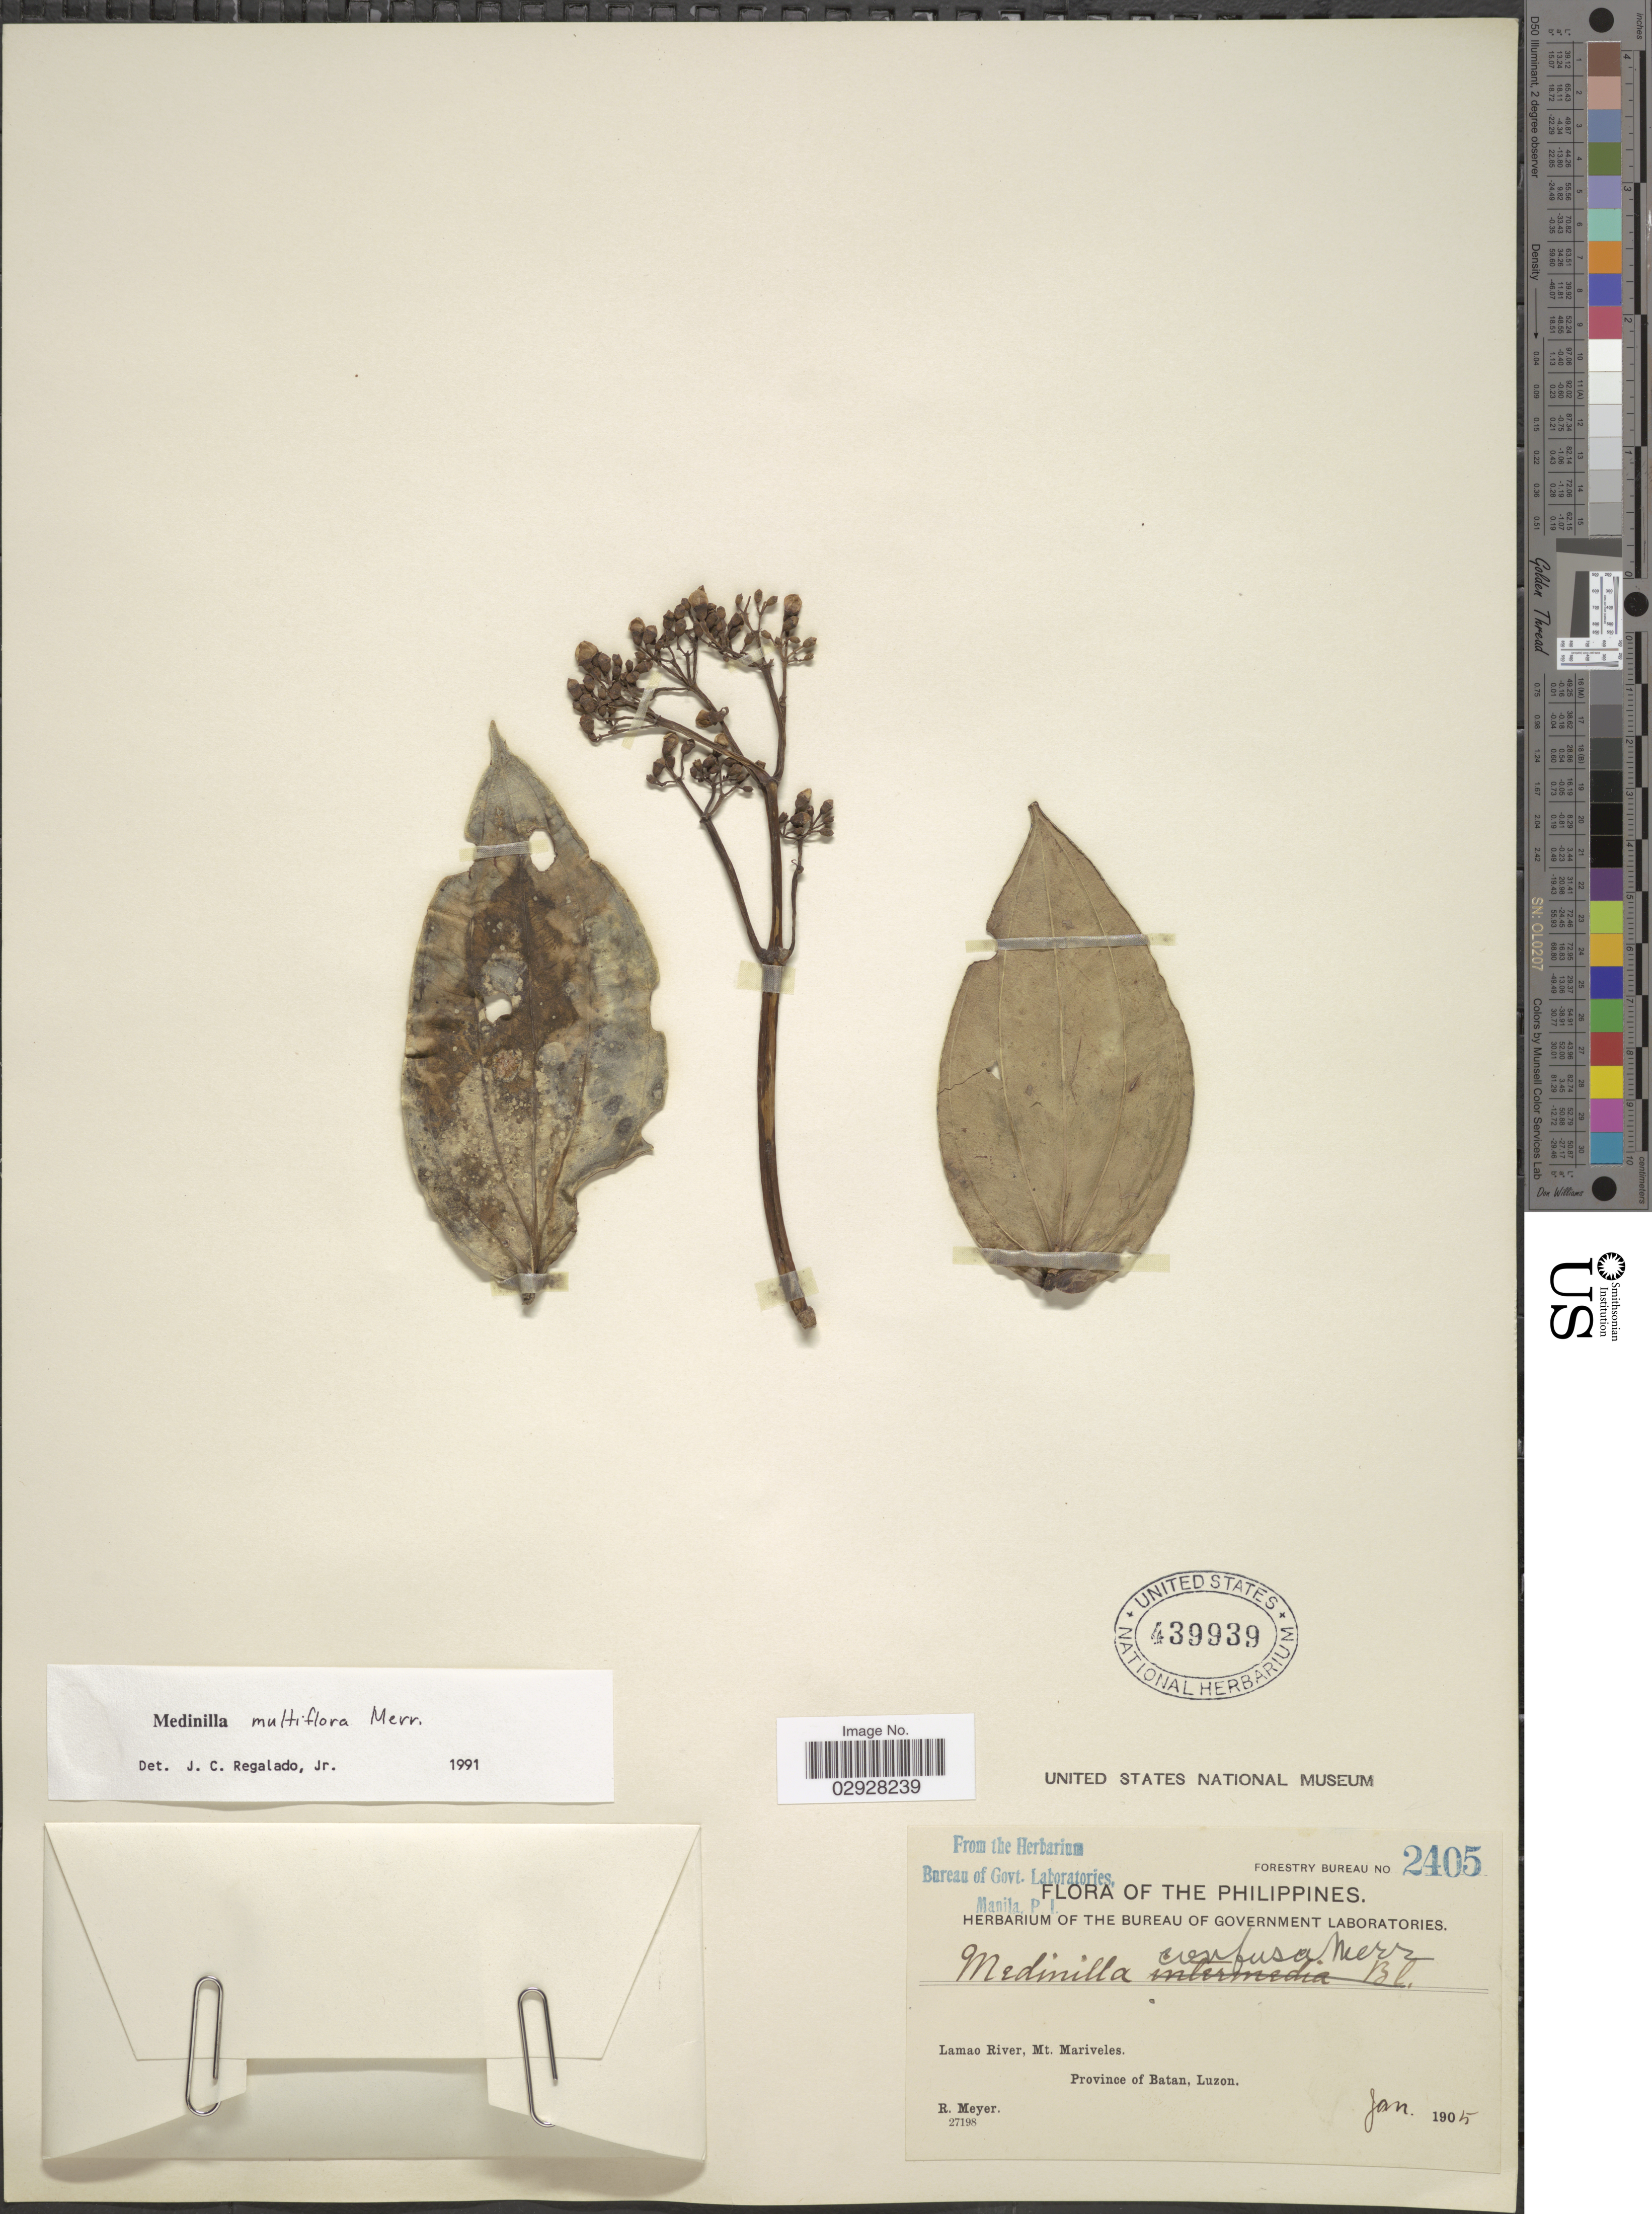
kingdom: Plantae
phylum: Tracheophyta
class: Magnoliopsida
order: Myrtales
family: Melastomataceae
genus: Medinilla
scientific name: Medinilla multiflora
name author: Merr.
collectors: R. Meyer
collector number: Forestry Bureau 2405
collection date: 1905-01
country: Philippines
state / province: Cagayan Valley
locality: Lamao River, Mt. Mariveles, Province of Batan, Luzon.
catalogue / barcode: US 439939